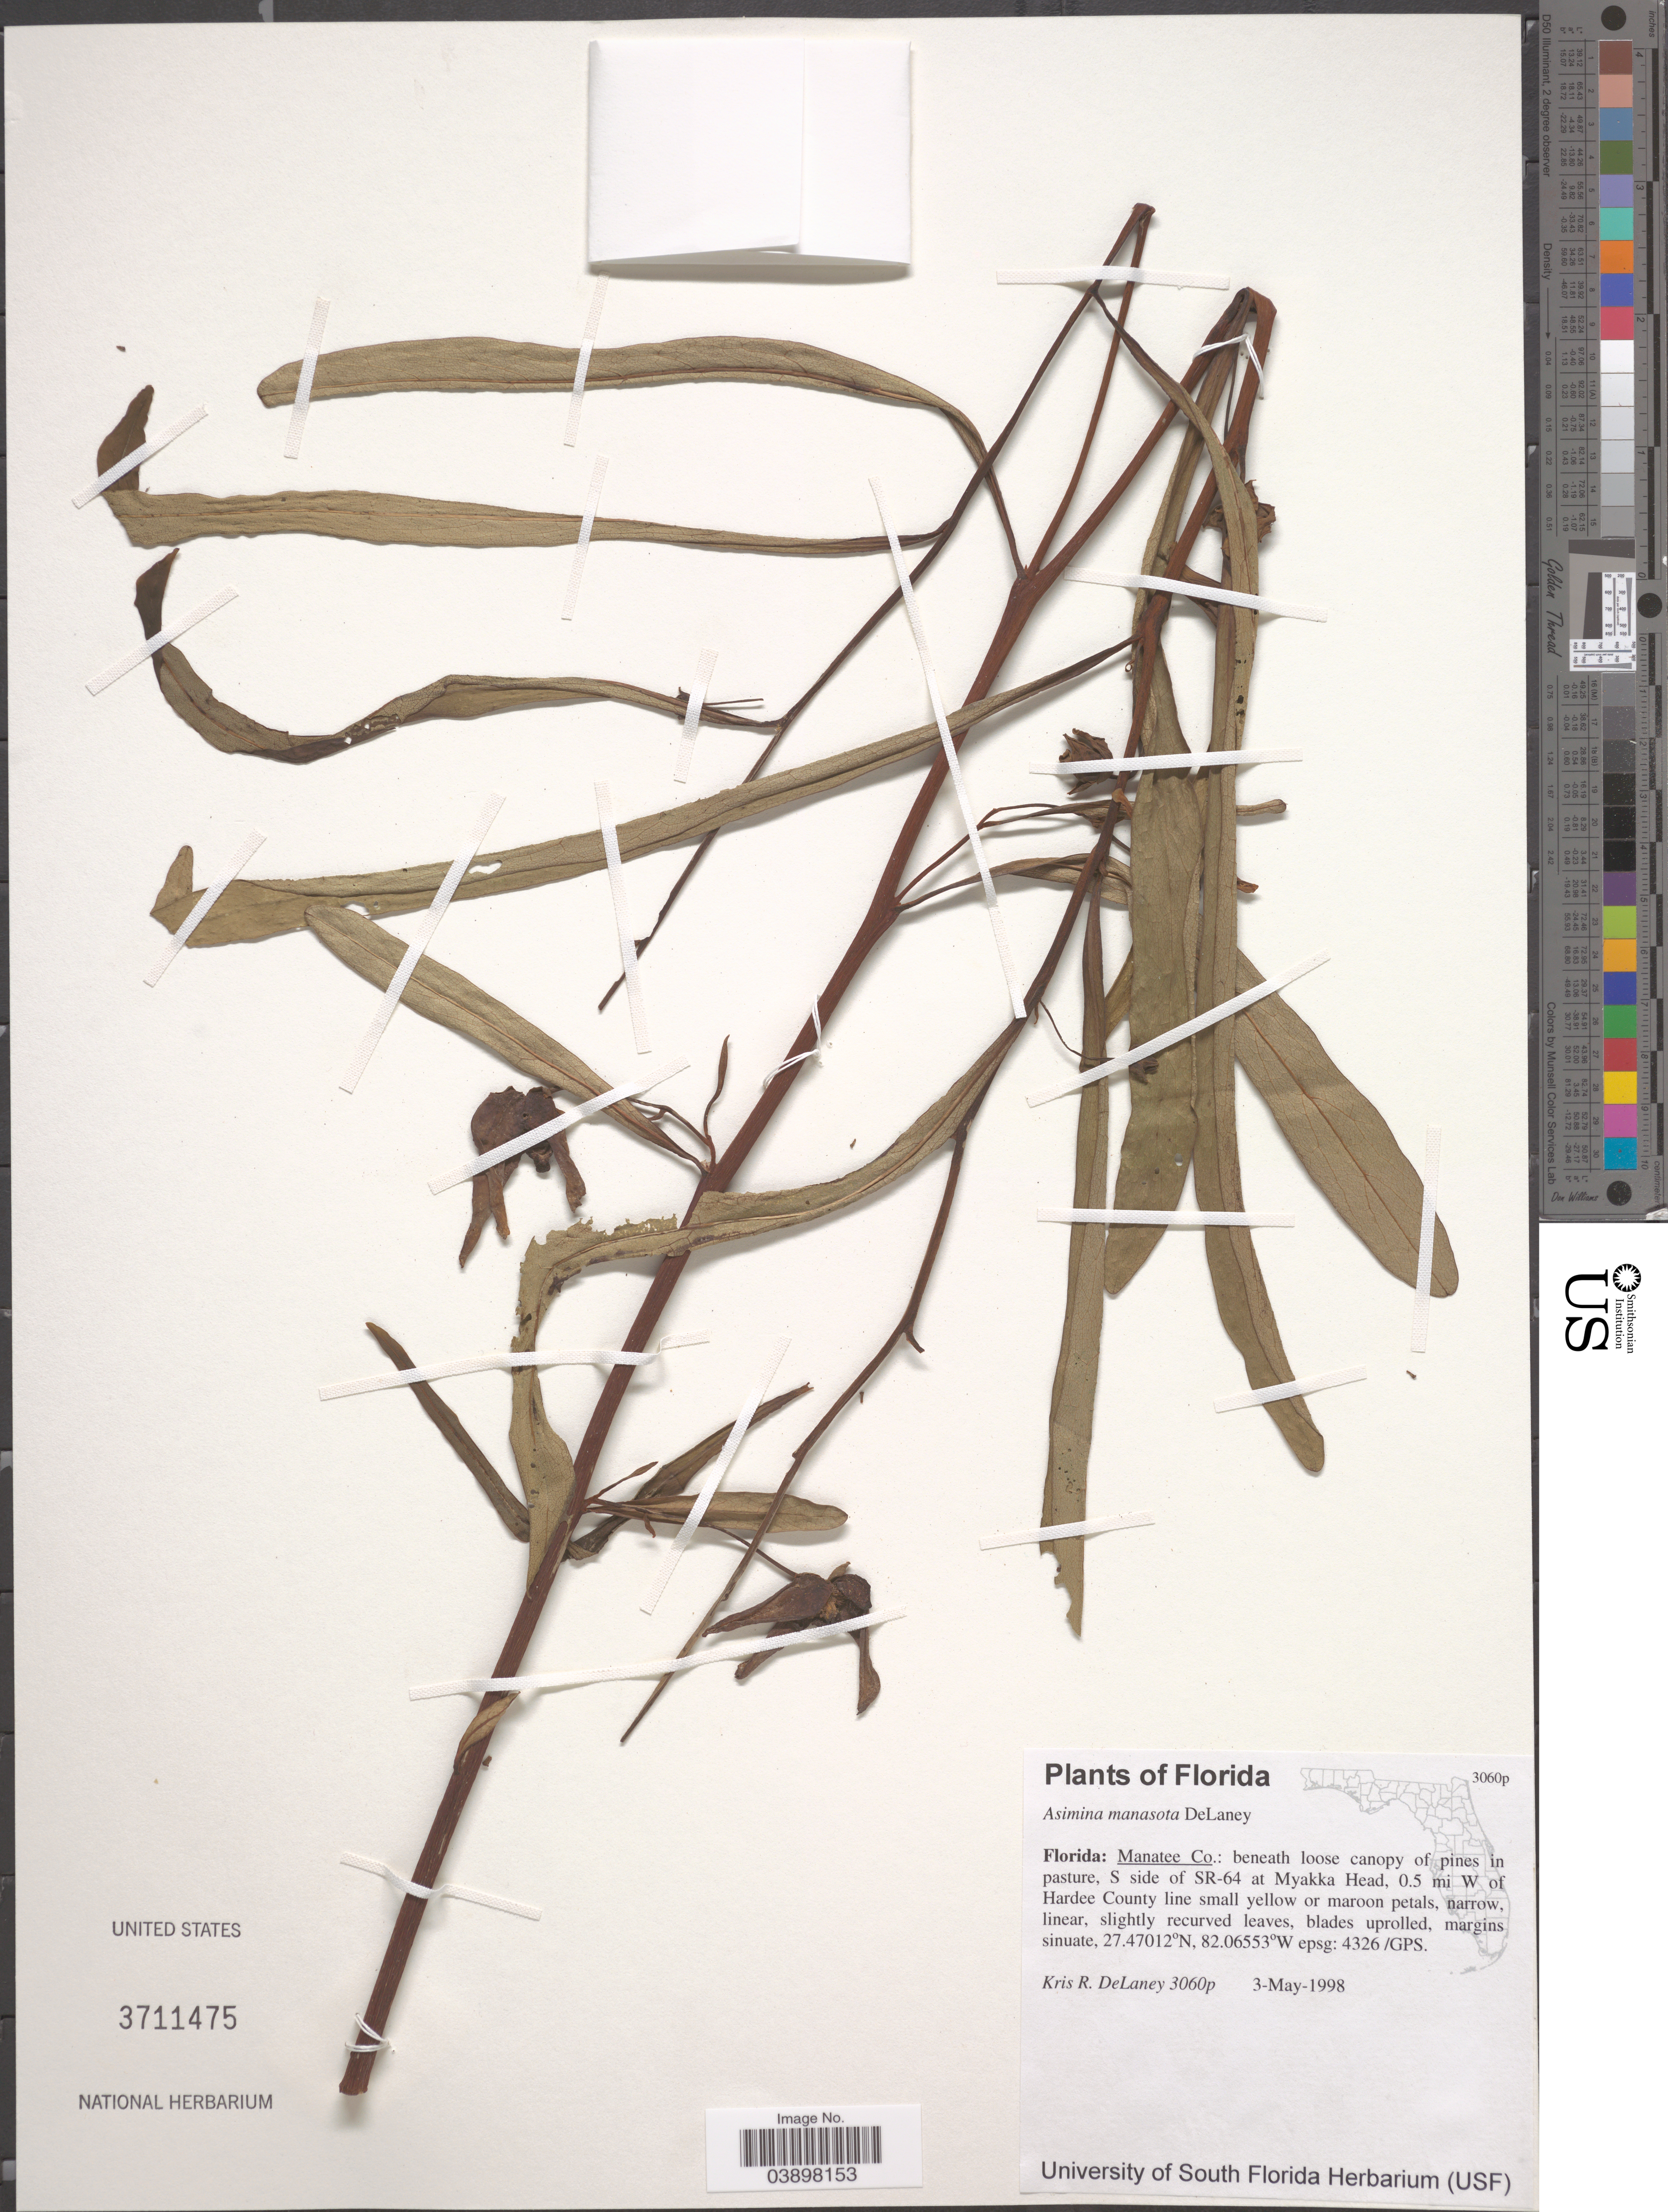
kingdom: Plantae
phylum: Tracheophyta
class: Magnoliopsida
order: Magnoliales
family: Annonaceae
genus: Asimina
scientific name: Asimina manasota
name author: DeLaney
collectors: K. R. DeLaney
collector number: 3060p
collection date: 1998-05-03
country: United States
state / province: Florida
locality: Manatee Co.: beneath loose canopy of pines in pasture, S side of SR-64 at Myakka Head, 0.5 mi W of Hardee County line.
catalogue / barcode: US 3711475